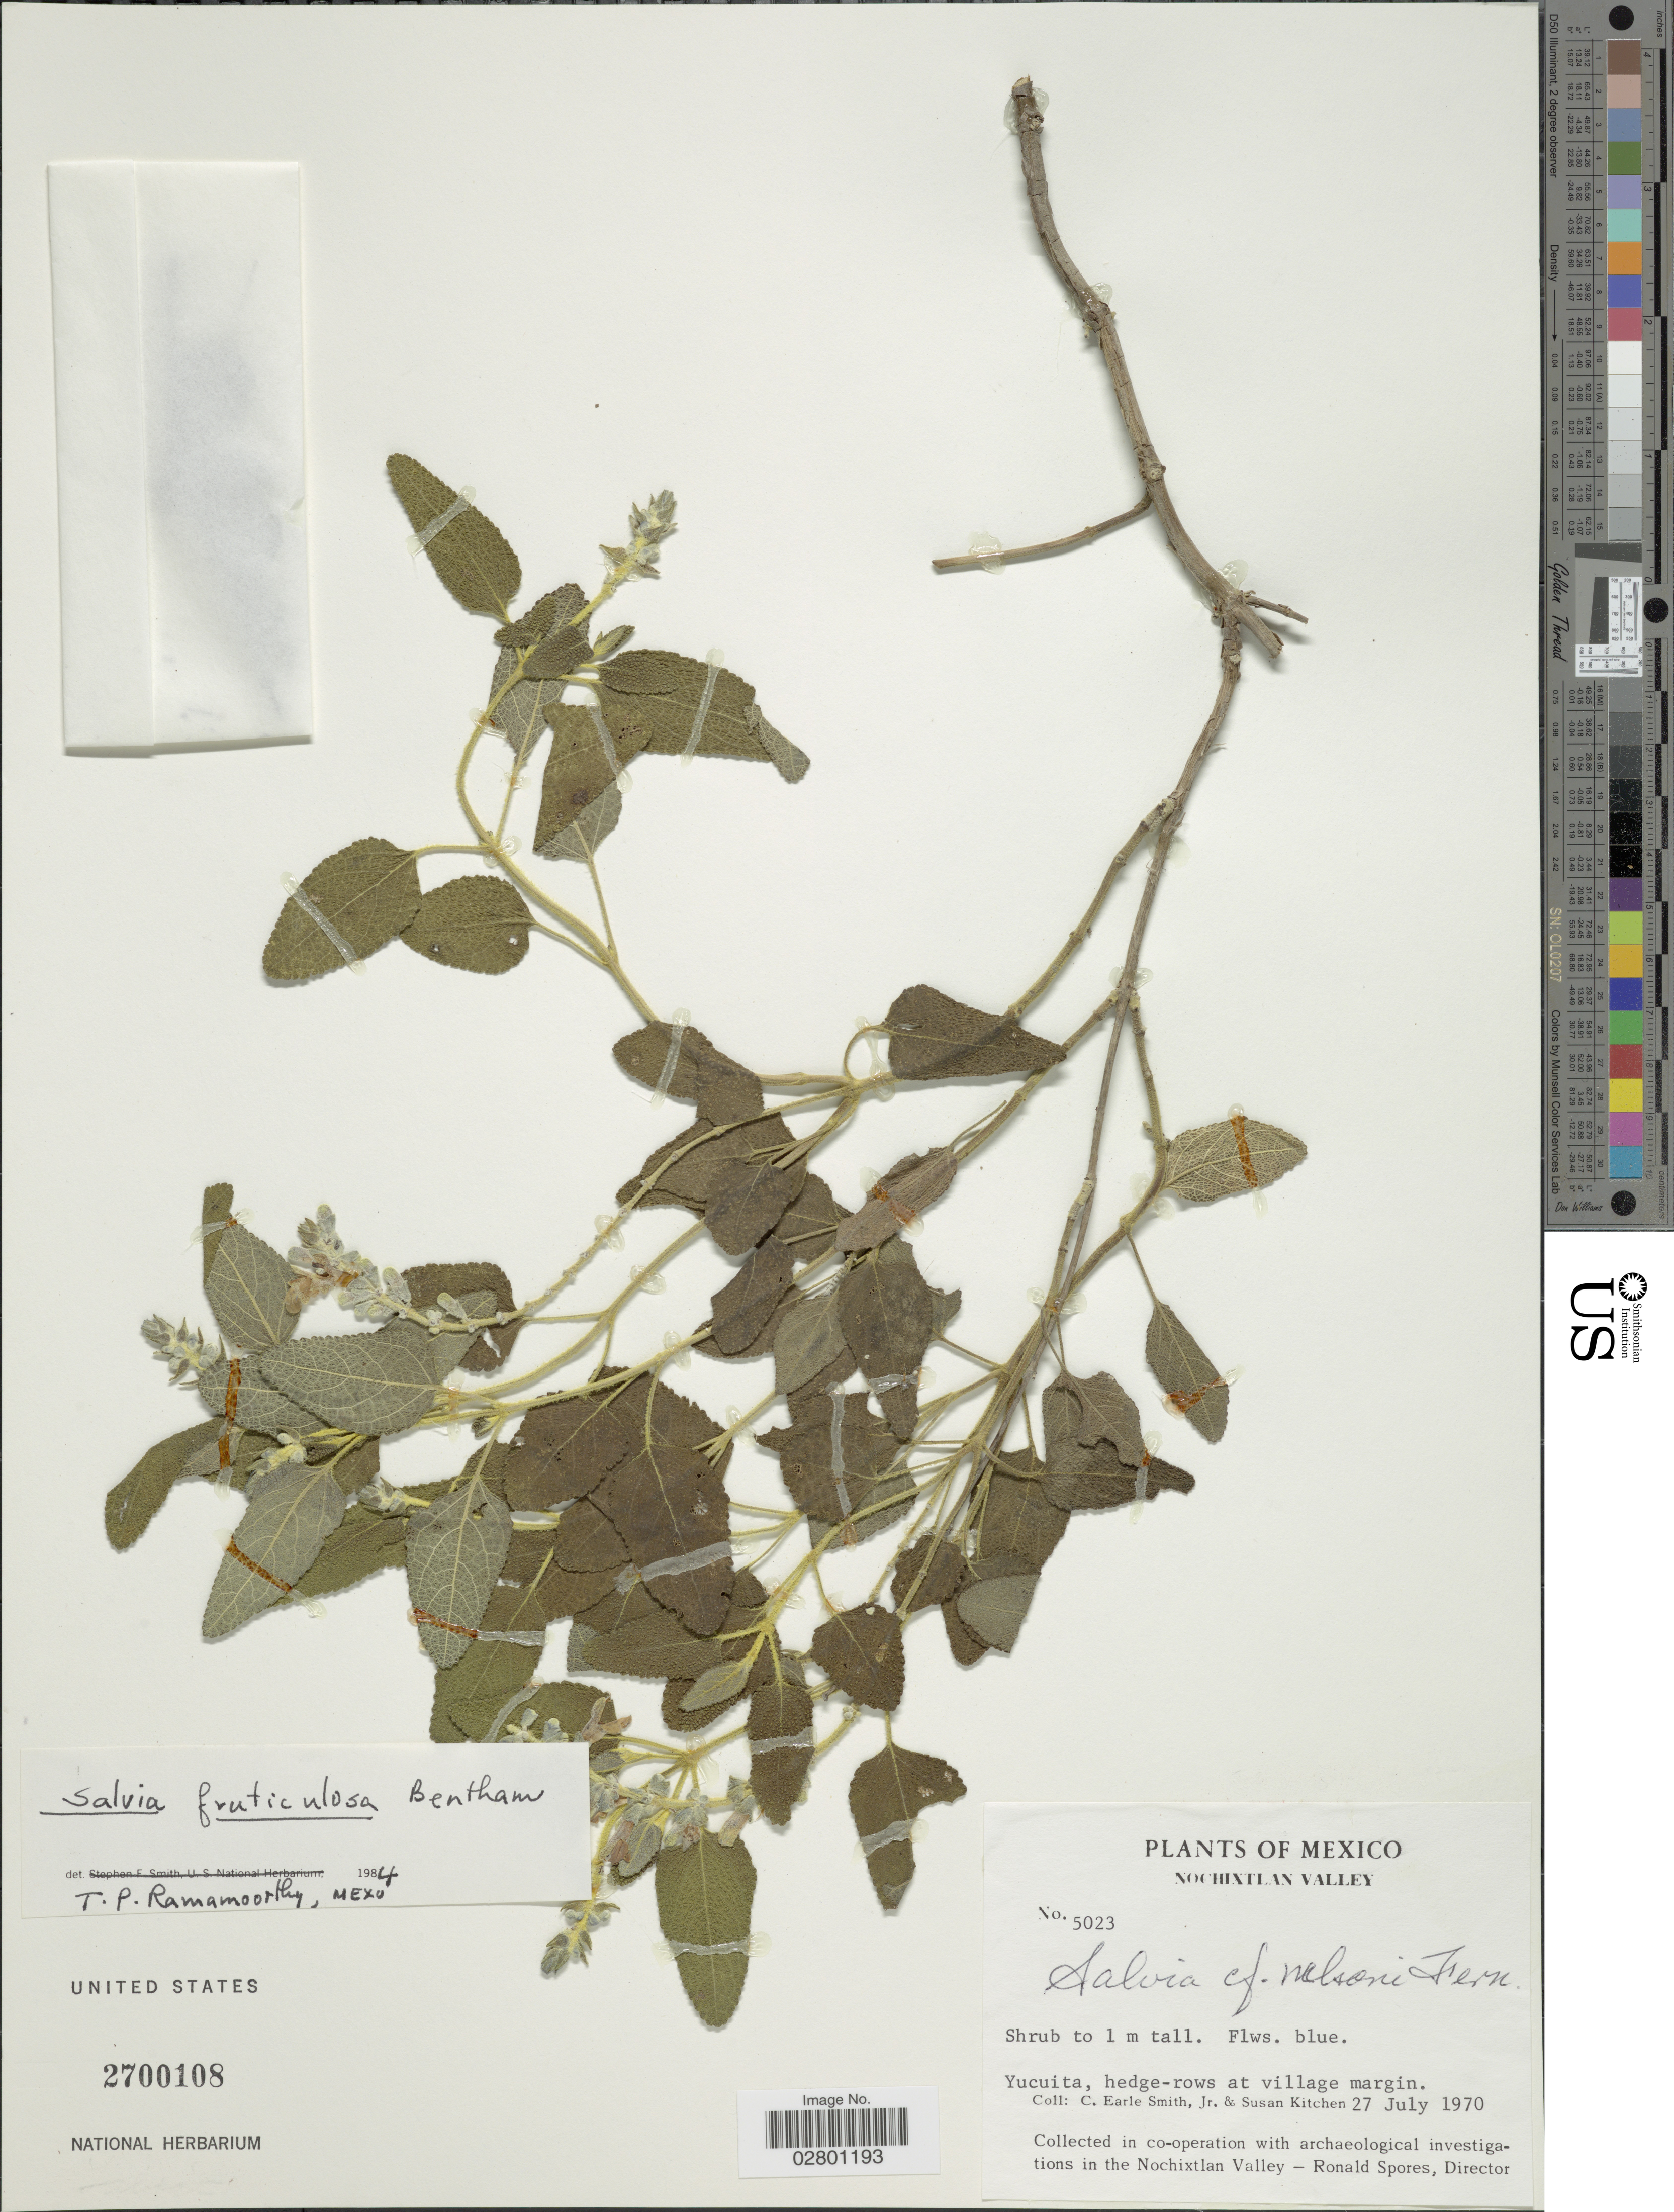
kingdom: Plantae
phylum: Tracheophyta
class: Magnoliopsida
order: Lamiales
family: Lamiaceae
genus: Salvia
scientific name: Salvia fruticulosa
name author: Benth.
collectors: C. E. Smith Jr. & S. Kitchen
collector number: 5023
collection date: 1970-07-27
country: Mexico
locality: Nochixtlan Valley. Yucuita, hedge-rows at village margin.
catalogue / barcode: US 2700108